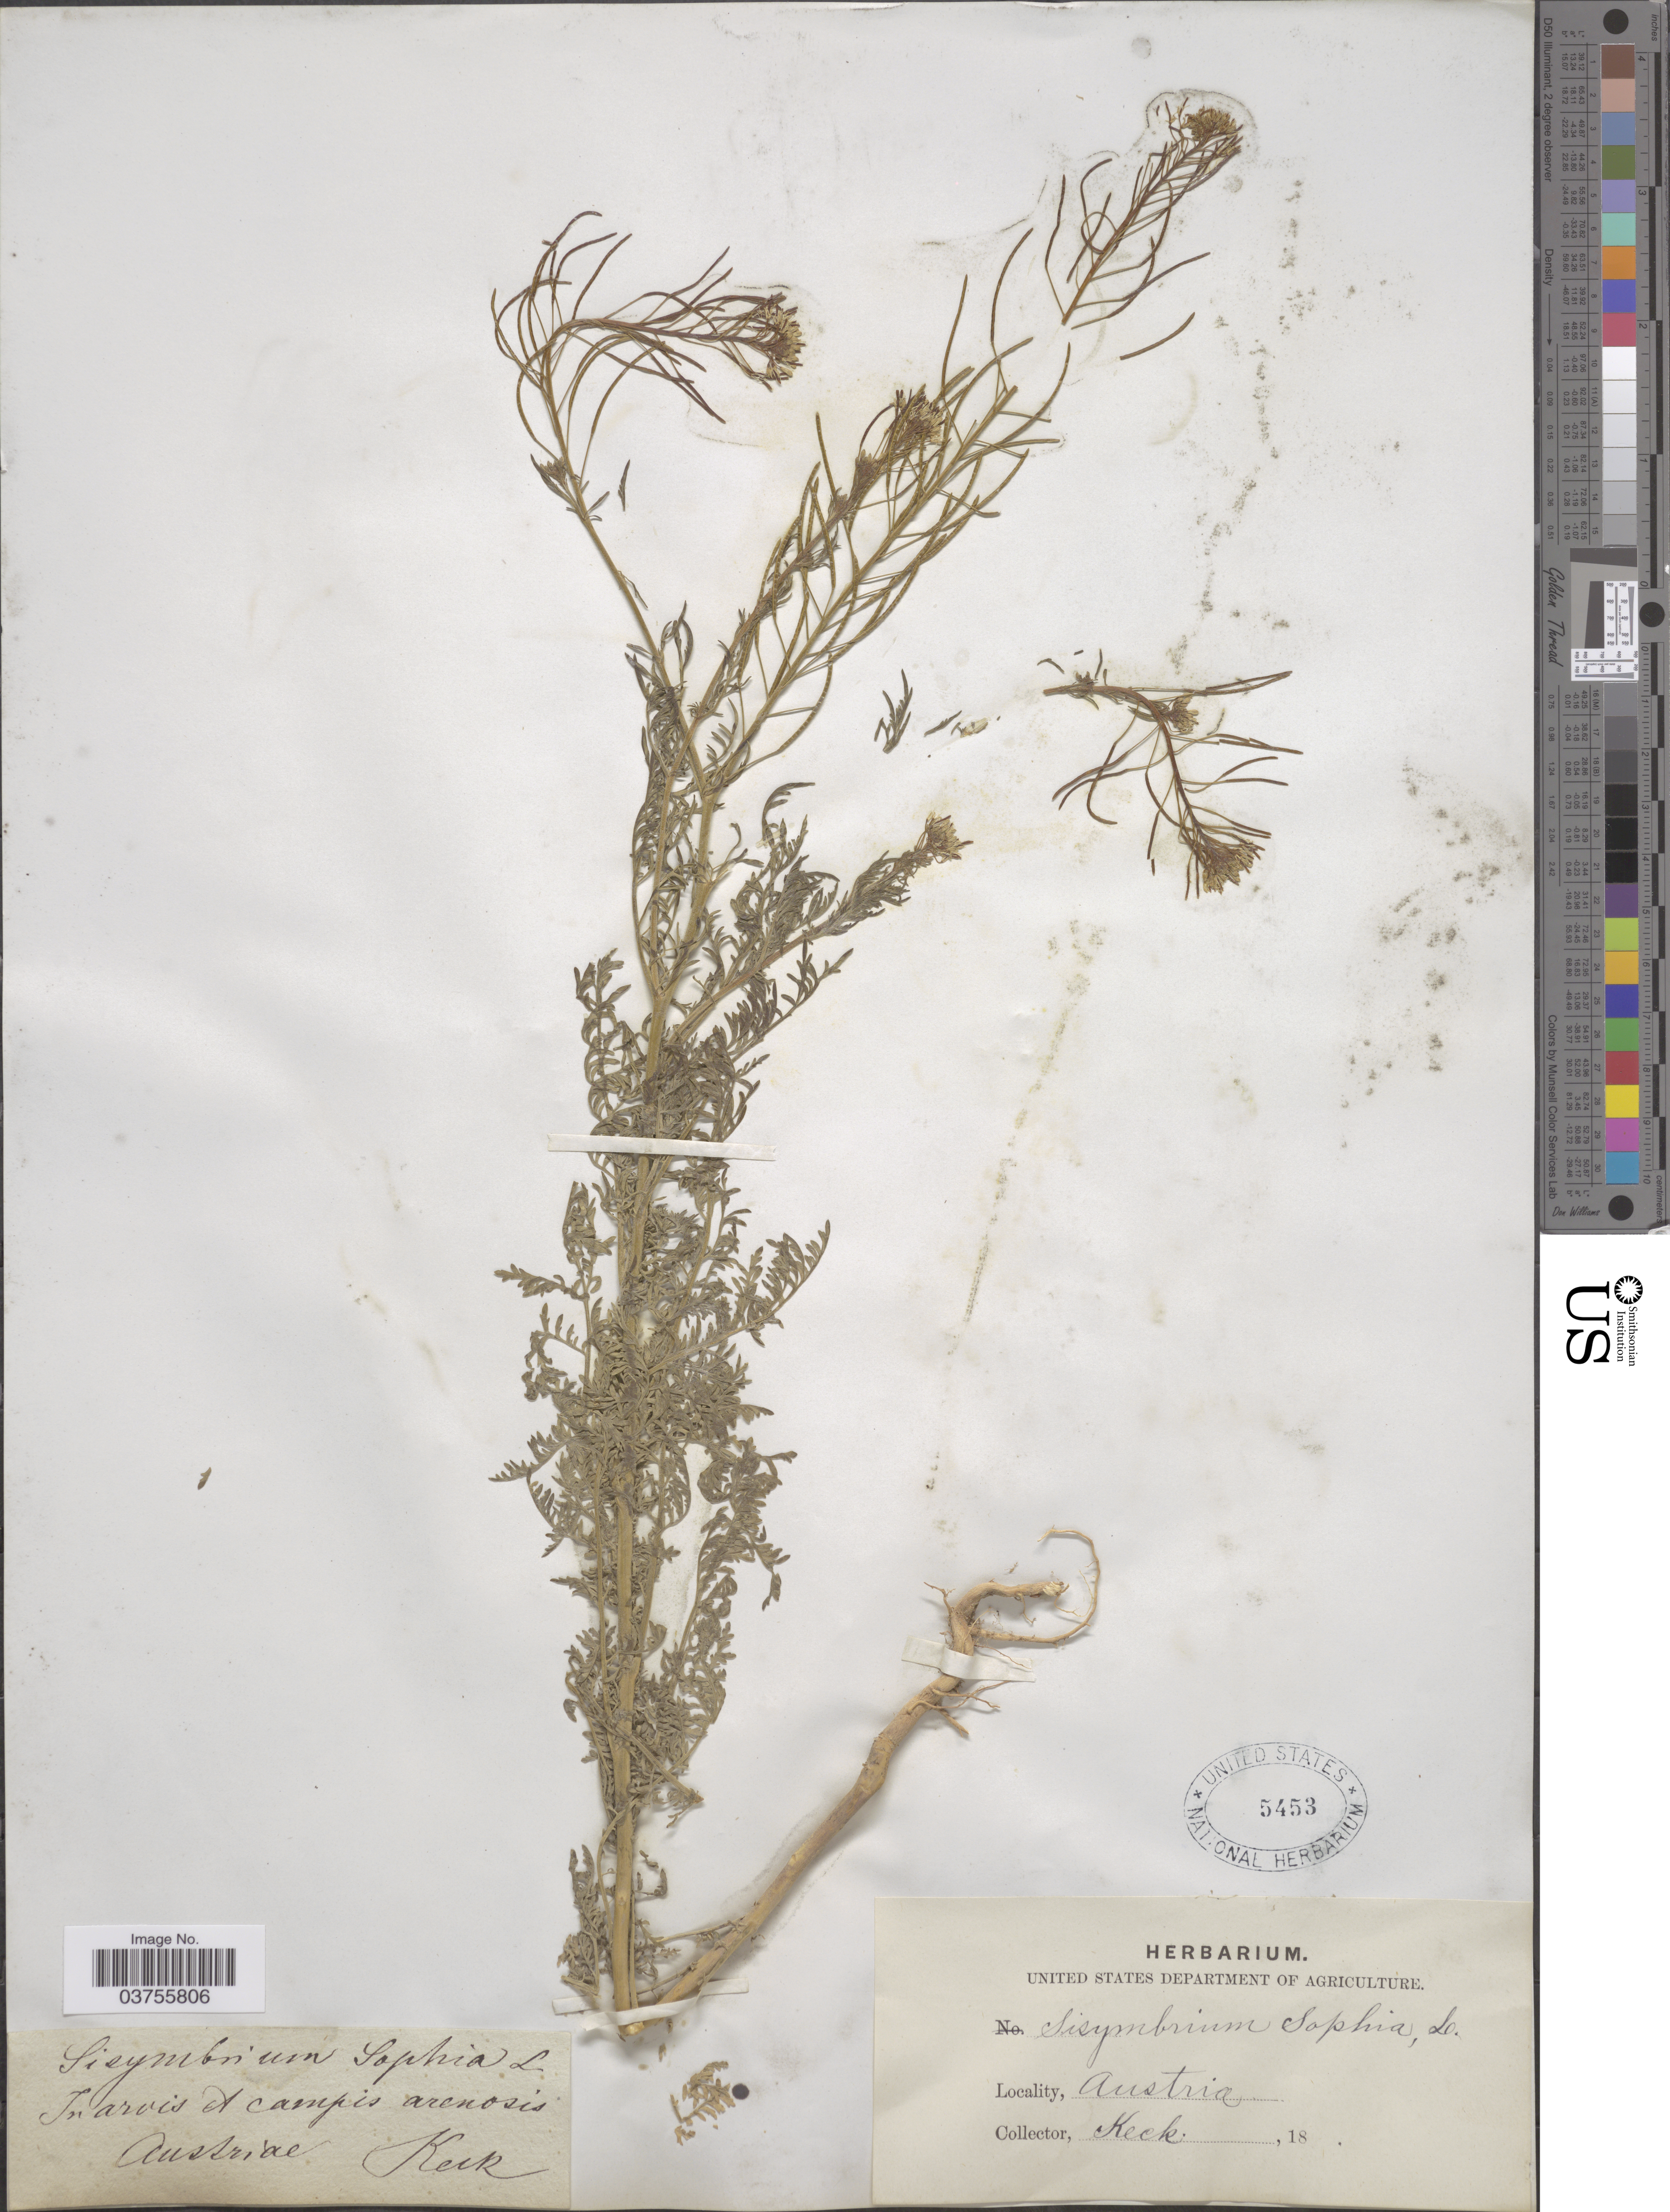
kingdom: Plantae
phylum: Tracheophyta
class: Magnoliopsida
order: Brassicales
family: Brassicaceae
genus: Sophia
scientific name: Sophia sophia (L.) Britton nom. illeg. (tautonym)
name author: (L.) Britton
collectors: -- Keck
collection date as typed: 18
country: Austria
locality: In arvis et campis arenosis.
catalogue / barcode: US 5453